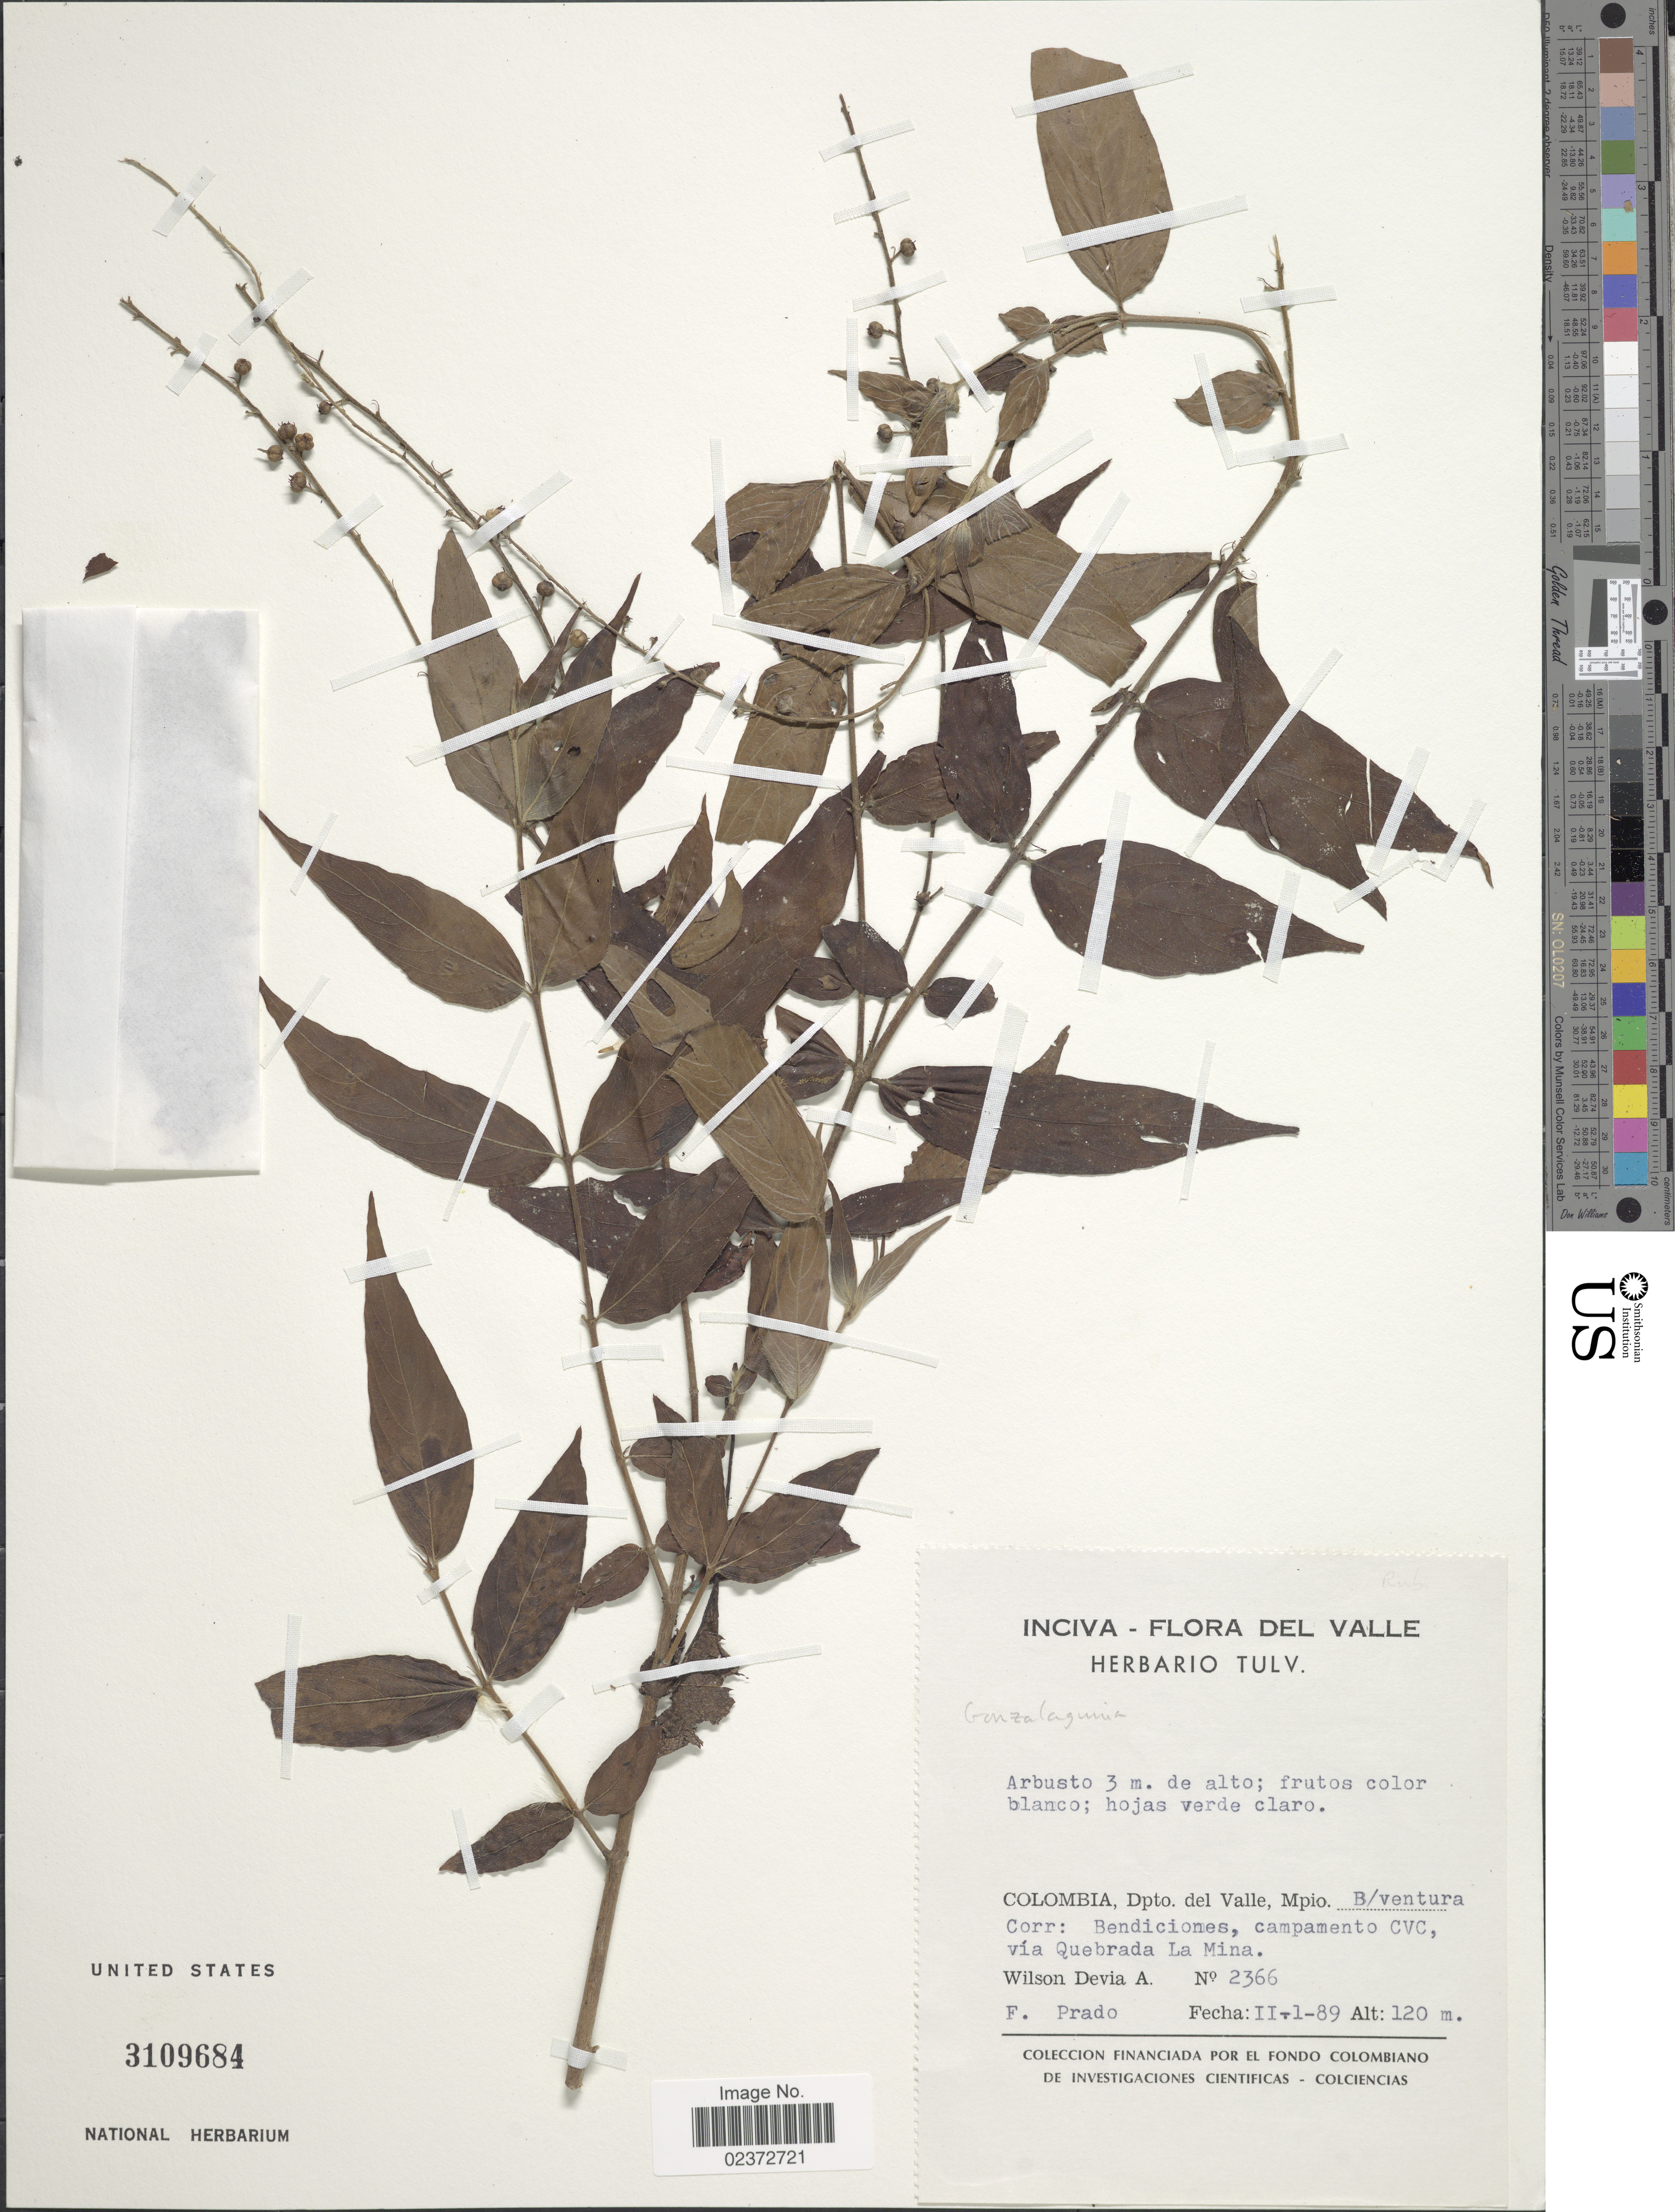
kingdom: Plantae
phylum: Tracheophyta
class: Magnoliopsida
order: Gentianales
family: Rubiaceae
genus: Gonzalagunia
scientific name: Gonzalagunia sp.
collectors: W. Devia A. & F. Prado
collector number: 2366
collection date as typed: Transcribed d/m/y: 1/2/89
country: Colombia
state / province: Valle del Cauca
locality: mpio. B/ventura Corr: Bendiciones, campamento CVC, via Quebrada La Mina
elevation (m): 120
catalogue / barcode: US 3109684